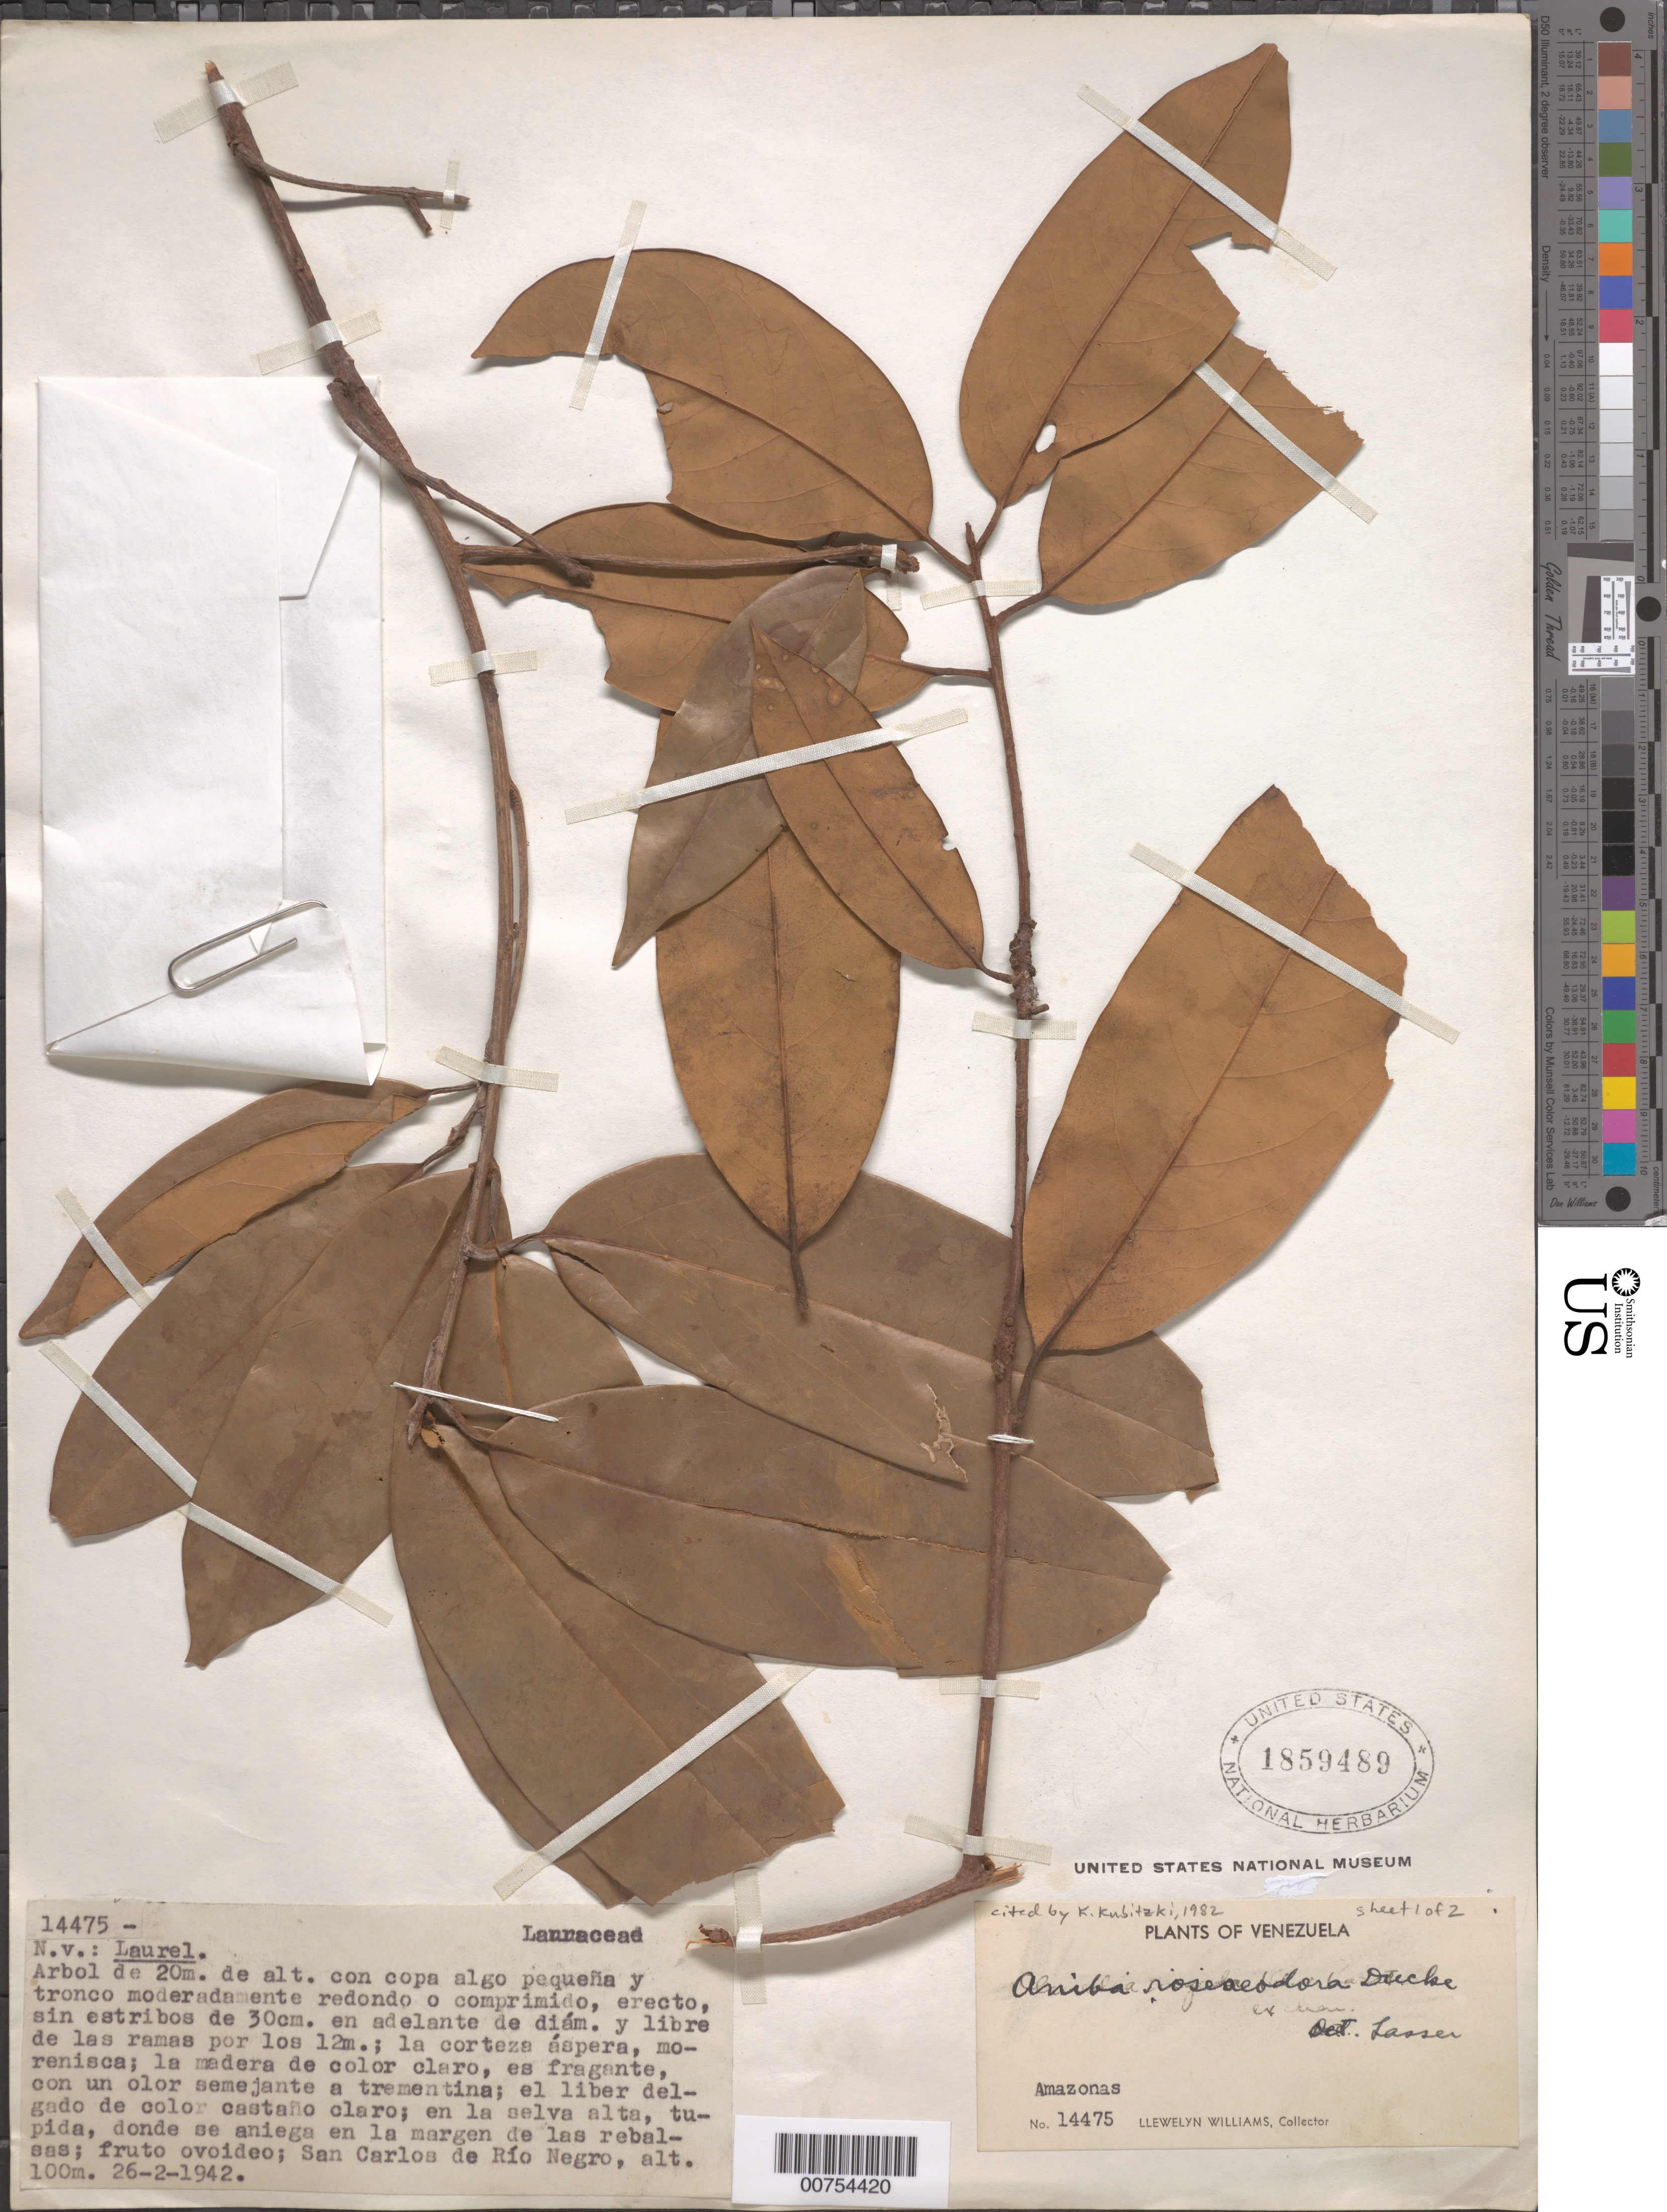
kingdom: Plantae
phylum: Tracheophyta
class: Magnoliopsida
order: Laurales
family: Lauraceae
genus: Aniba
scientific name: Aniba rosaeodora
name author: Ducke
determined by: Kubitzki, Klaus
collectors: Ll. Williams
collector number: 14475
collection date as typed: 26-Feb-42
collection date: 1942-02-26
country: Venezuela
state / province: Amazonas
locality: San Carlos de Río Negro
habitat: Selva alta, tupida, donde se aniega en la margen de las rebalsas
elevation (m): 100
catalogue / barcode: US 1859489